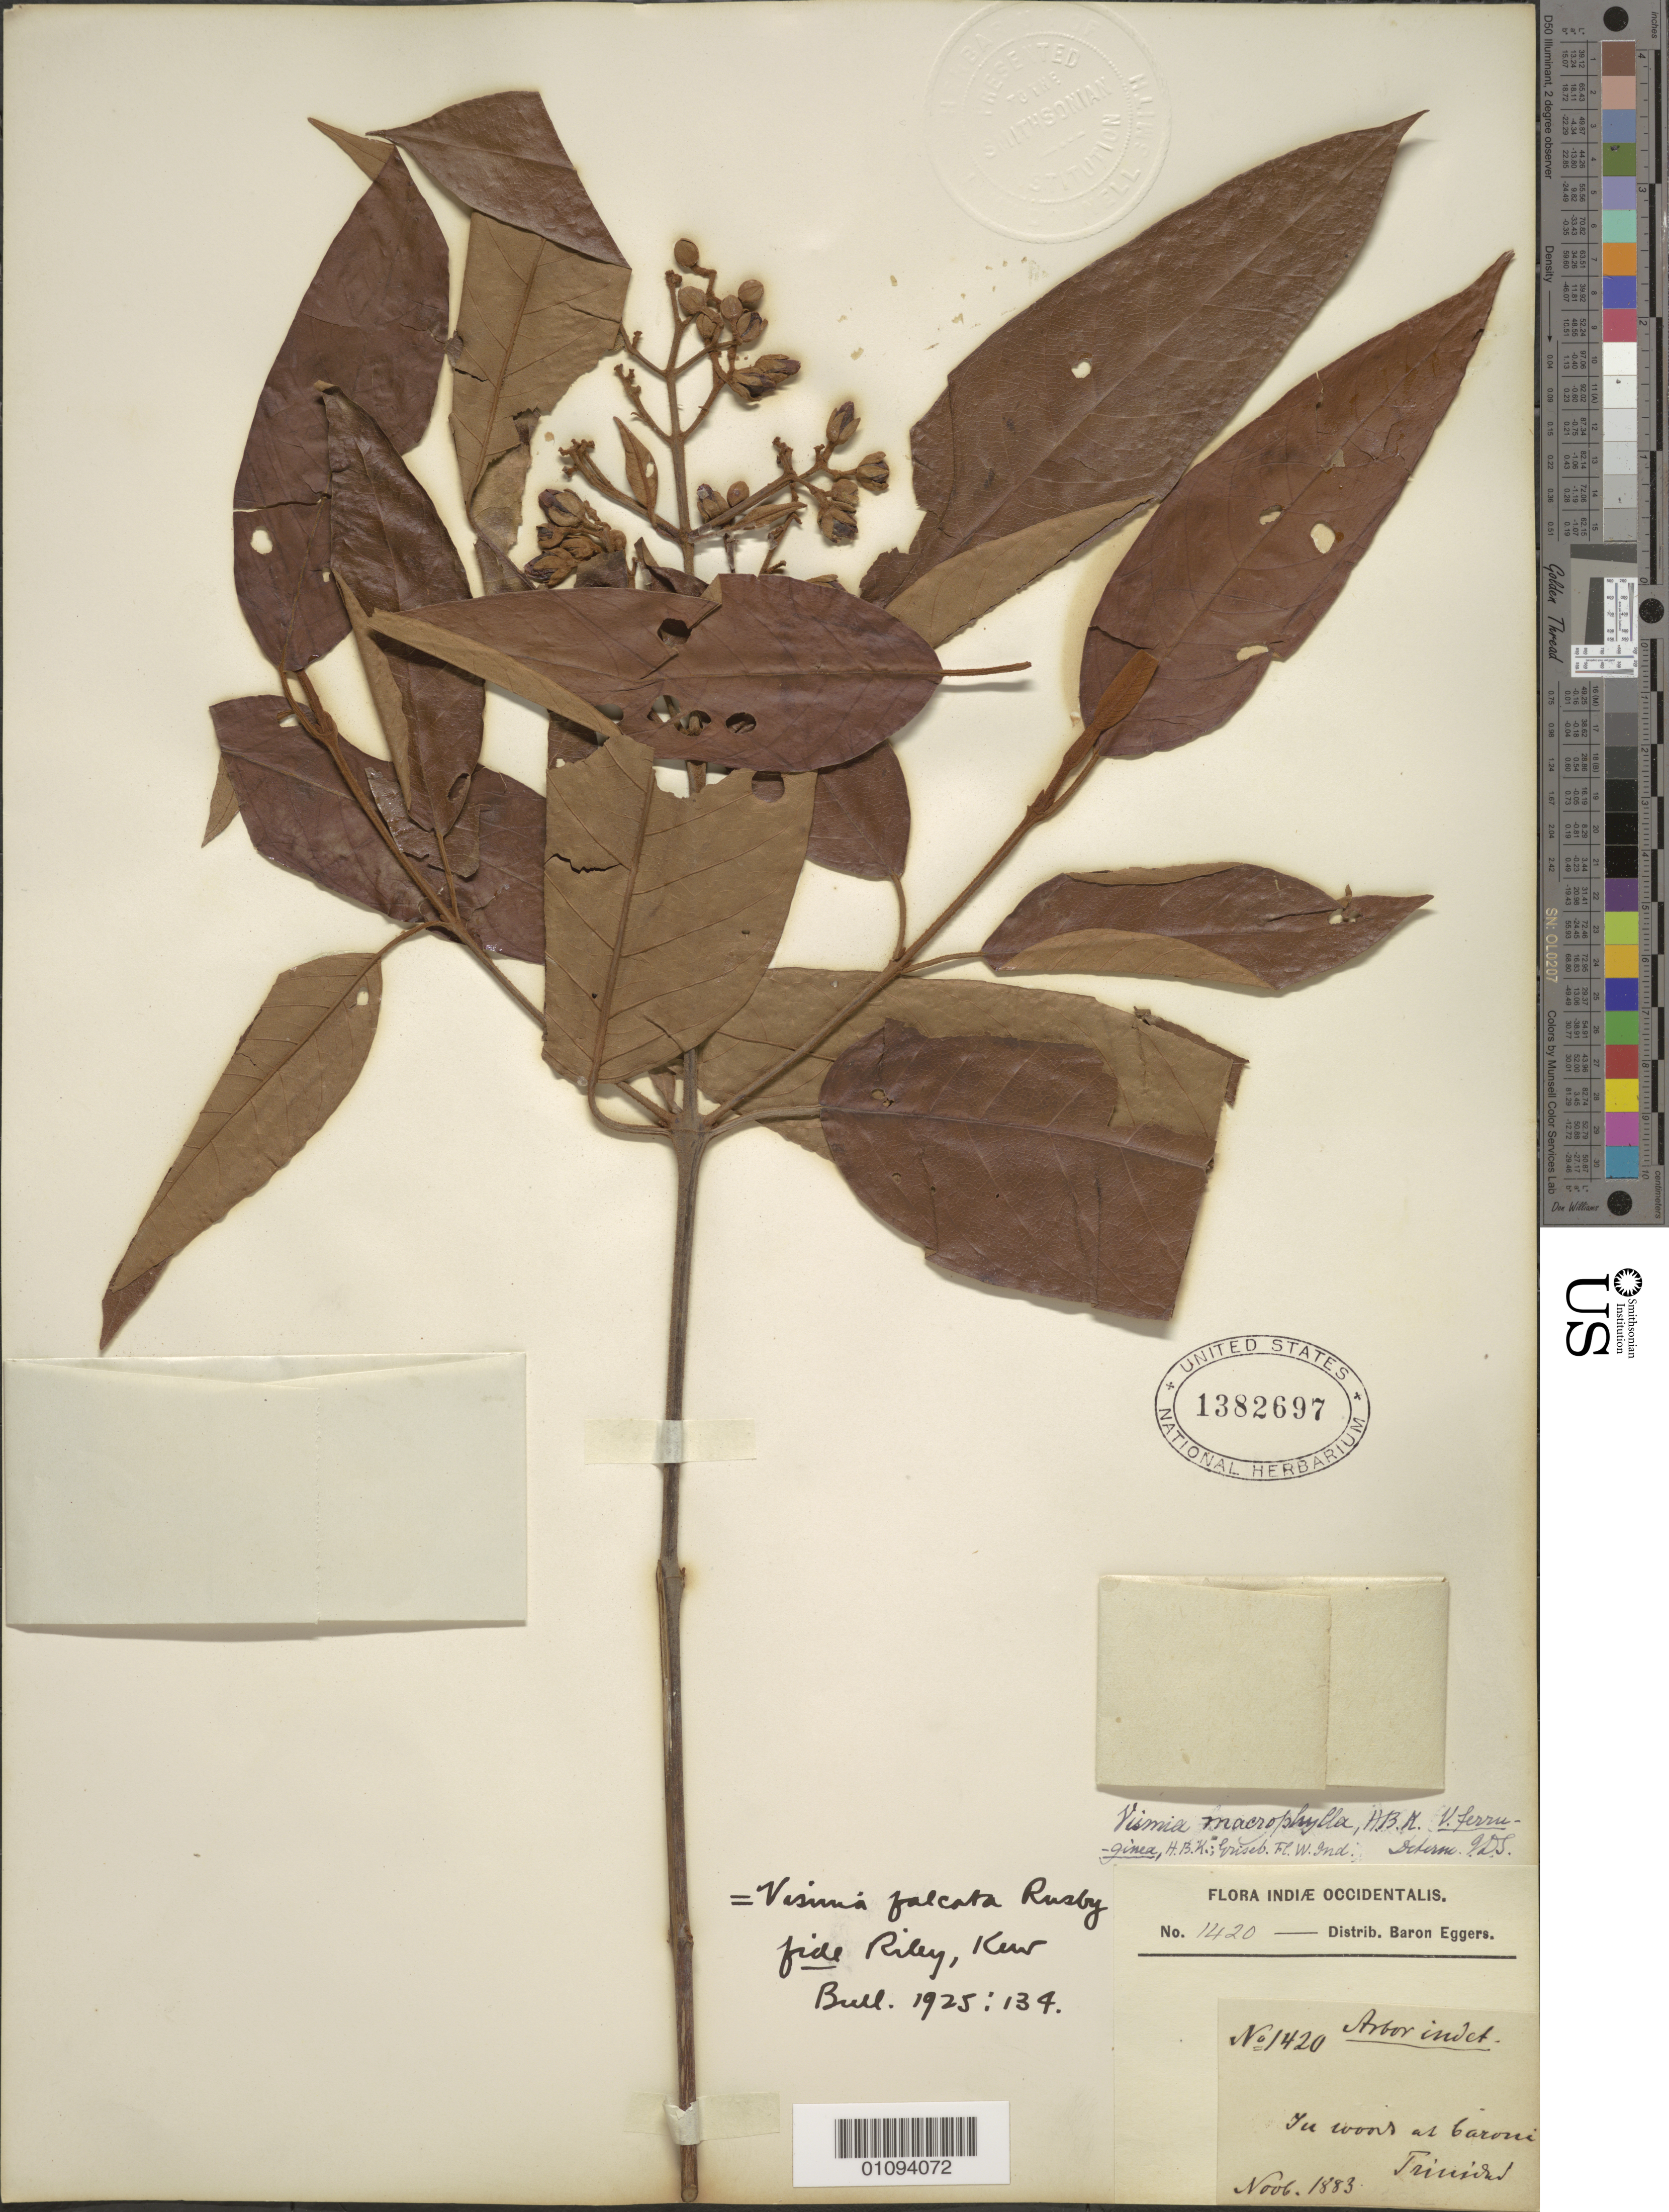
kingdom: Plantae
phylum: Tracheophyta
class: Magnoliopsida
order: Malpighiales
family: Hypericaceae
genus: Vismia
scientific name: Vismia falcata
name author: Rusby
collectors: H. F. A. von Eggers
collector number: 1420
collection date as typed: Nov 1883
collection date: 1883-11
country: Trinidad and Tobago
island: Trinidad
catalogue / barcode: US 1382697